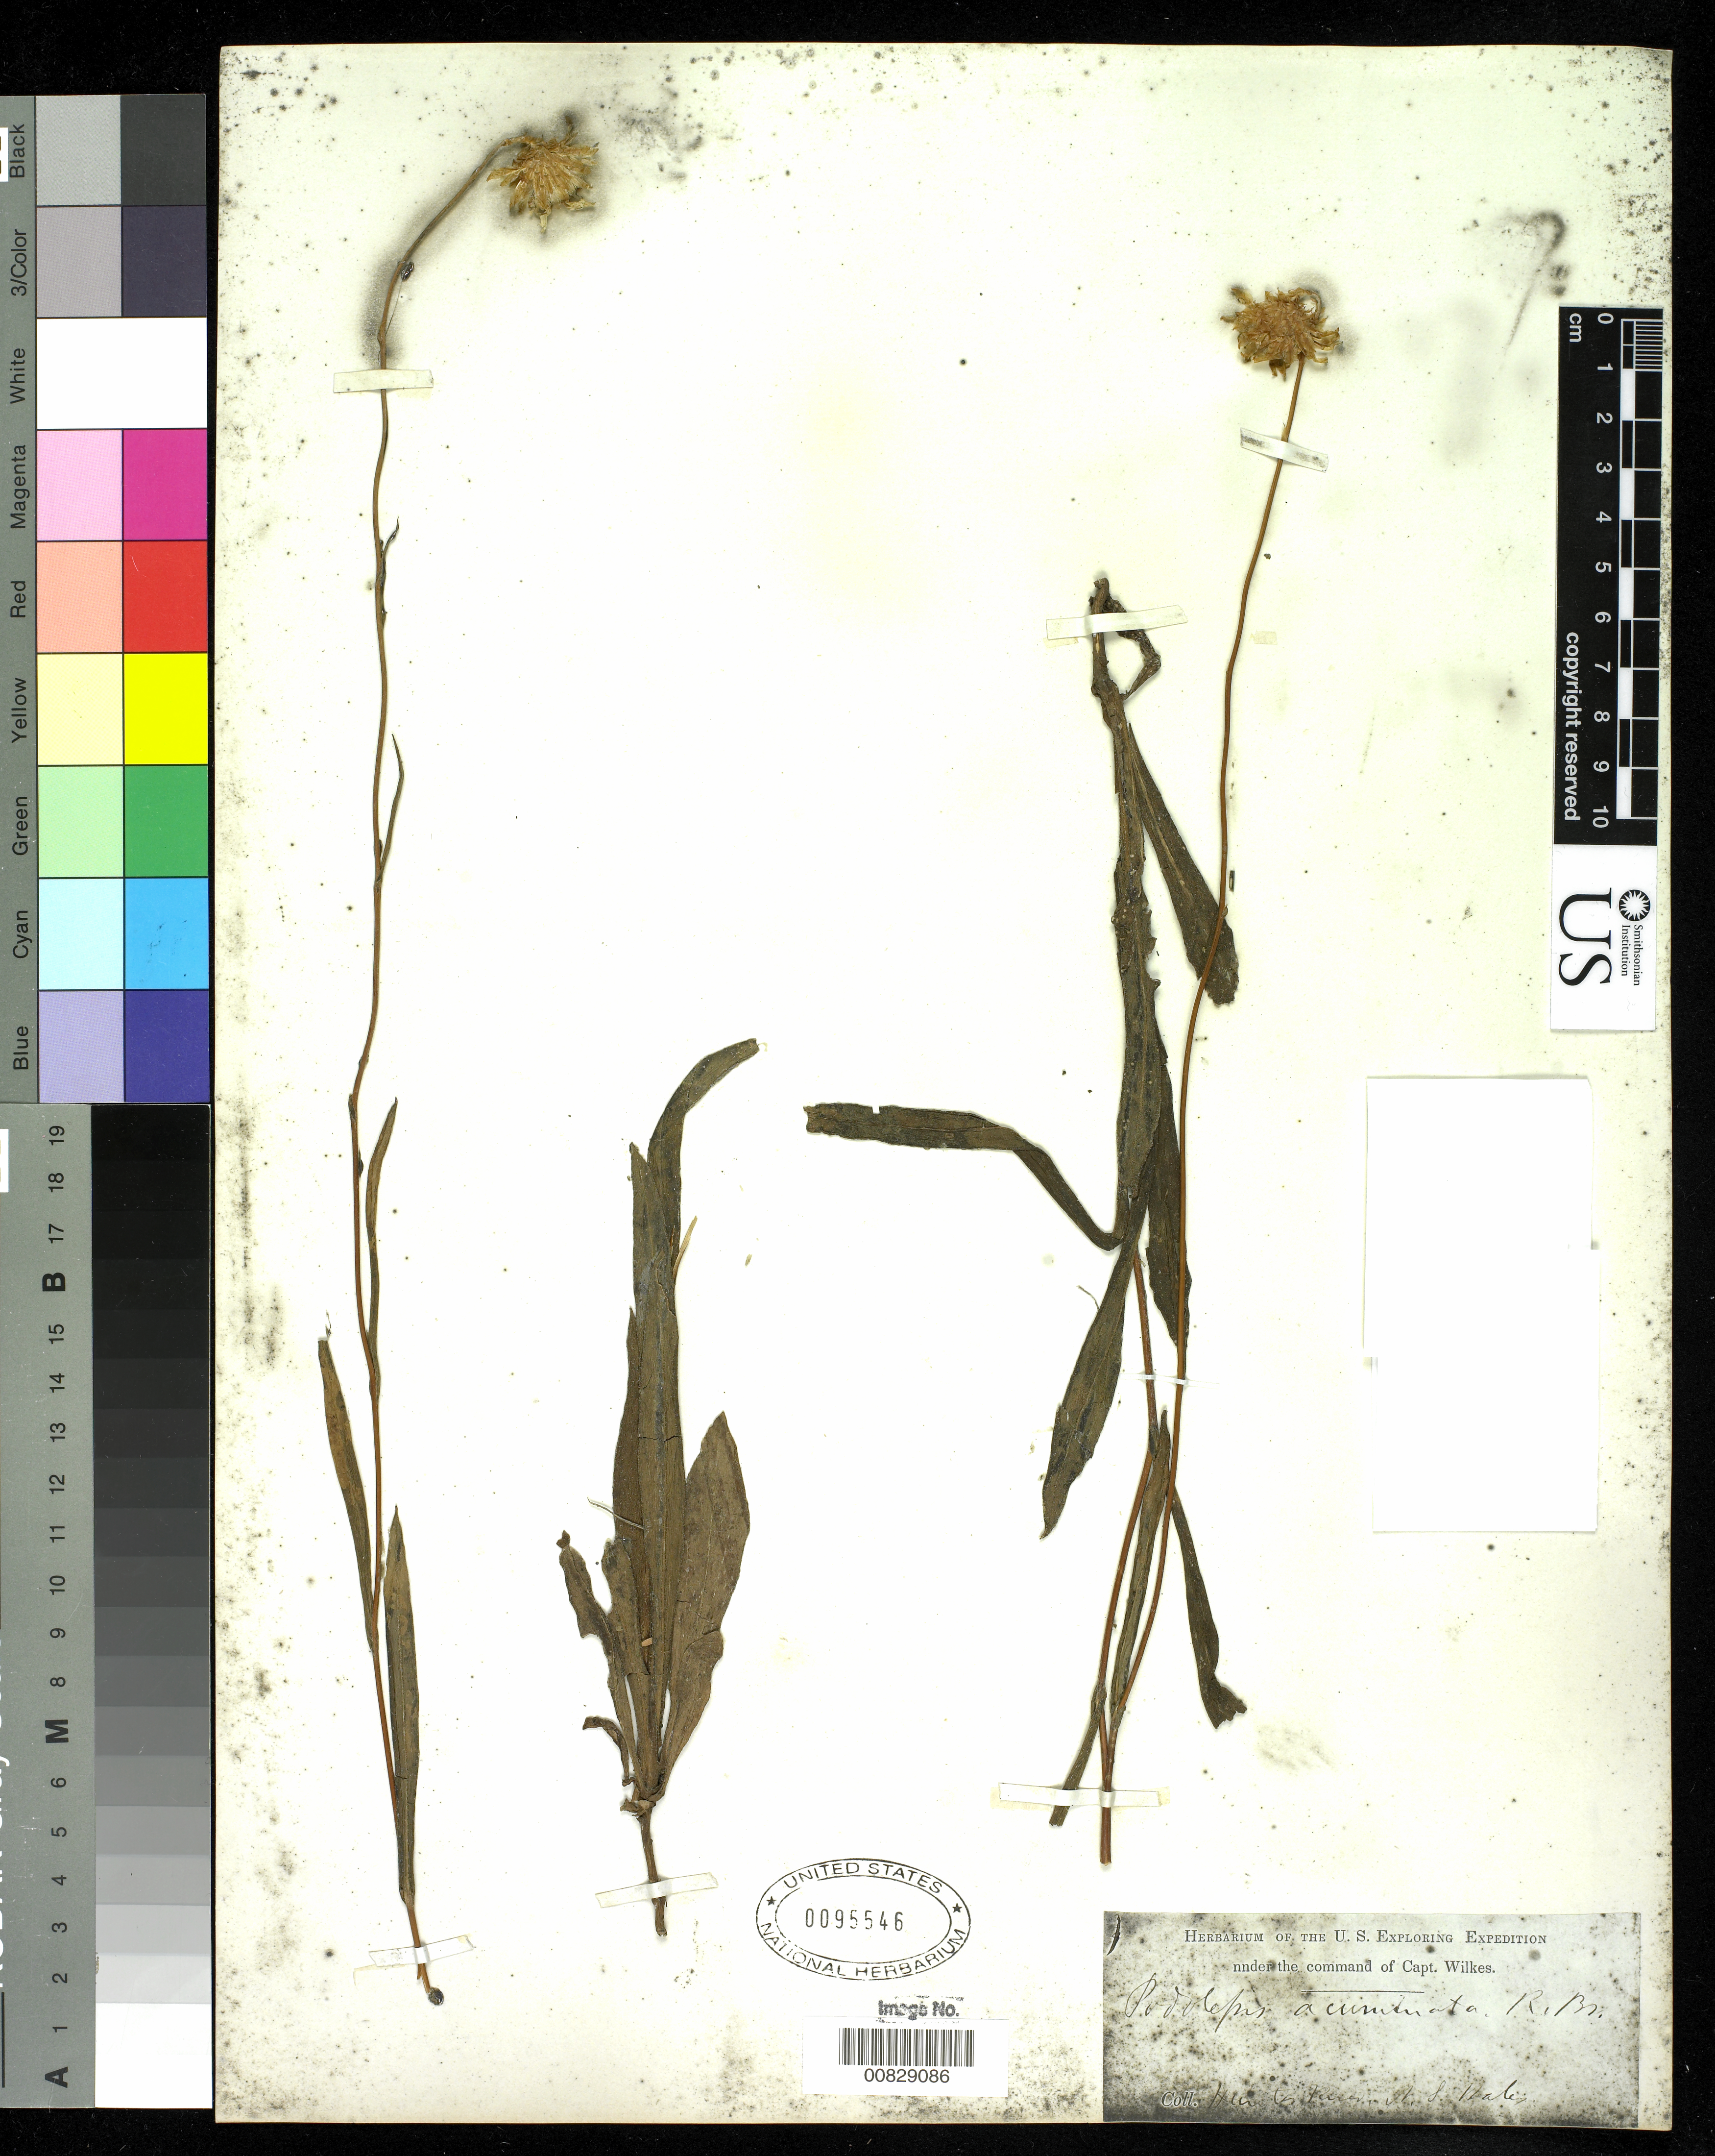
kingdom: Plantae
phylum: Tracheophyta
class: Magnoliopsida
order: Asterales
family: Asteraceae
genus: Podolepis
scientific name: Podolepis acuminata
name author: R. Br.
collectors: Wilkes Explor. Exped.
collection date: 1838/1842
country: Australia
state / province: New South Wales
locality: Hunter's River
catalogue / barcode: US 95546